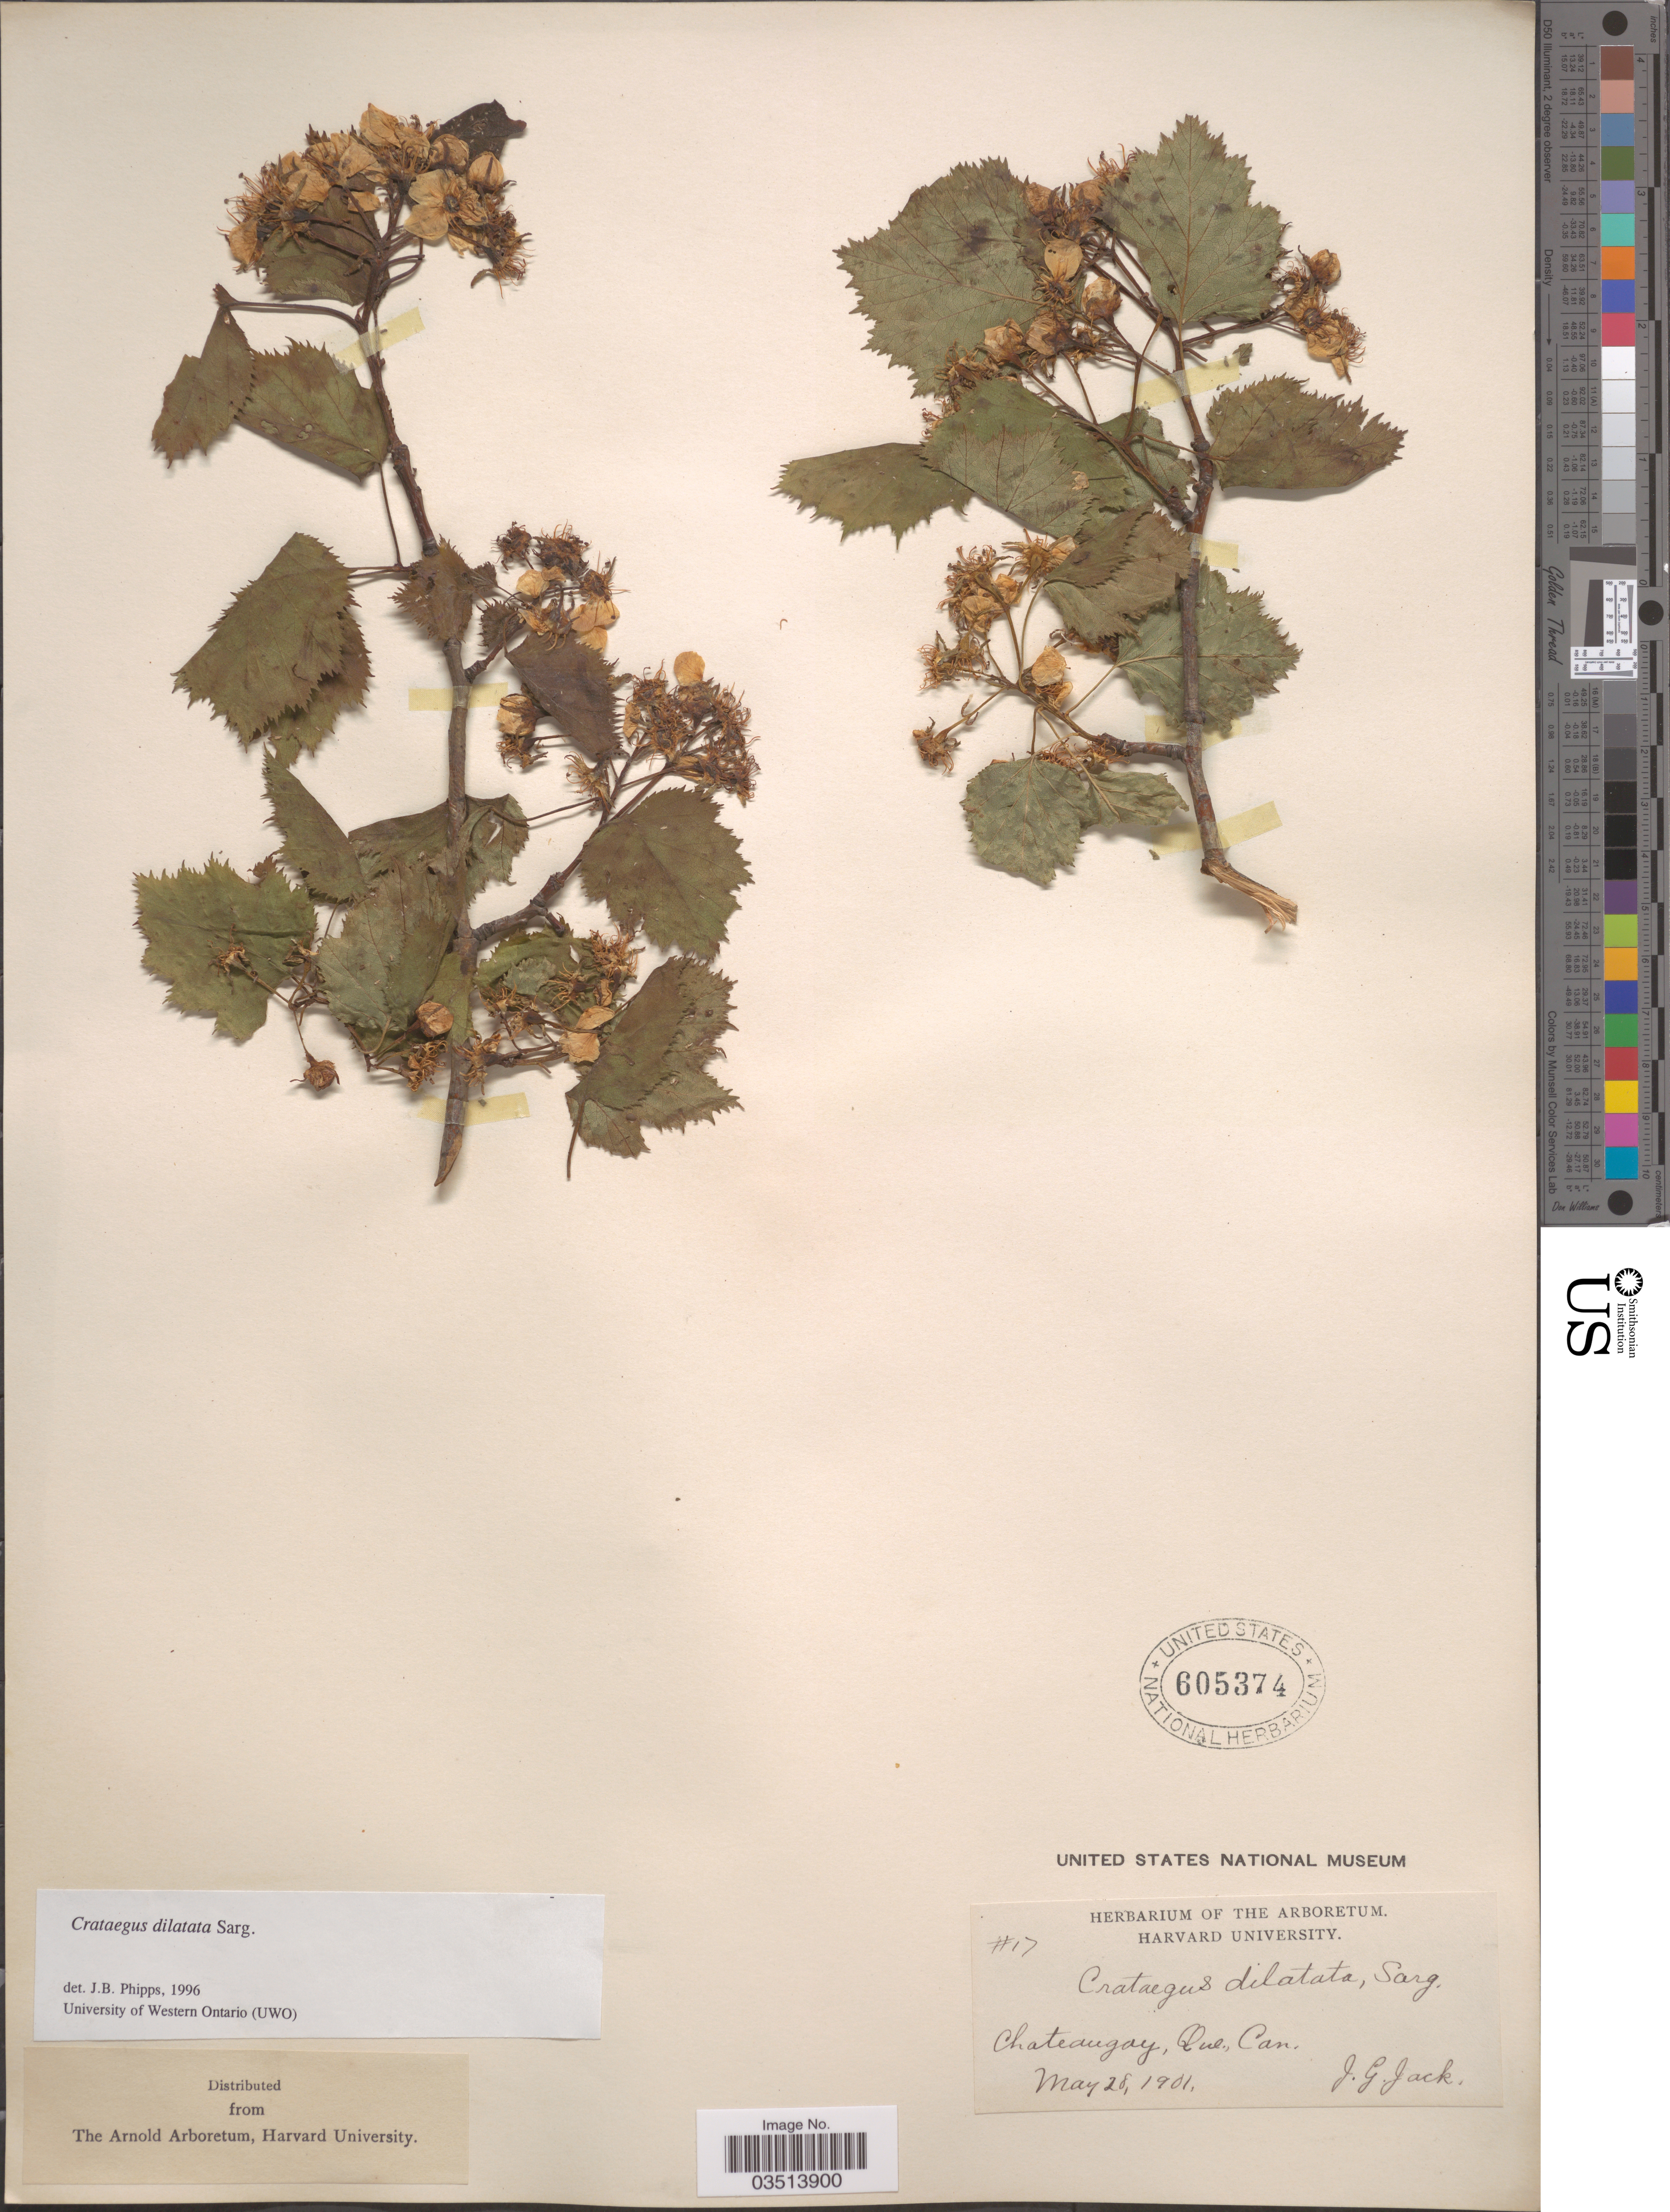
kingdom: Plantae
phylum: Tracheophyta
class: Magnoliopsida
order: Rosales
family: Rosaceae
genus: Crataegus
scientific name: Crataegus coccinioides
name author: Ashe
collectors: J. G. Jack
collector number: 17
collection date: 1901-05-28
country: Canada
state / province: Quebec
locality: Chateaugay.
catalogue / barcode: US 605374